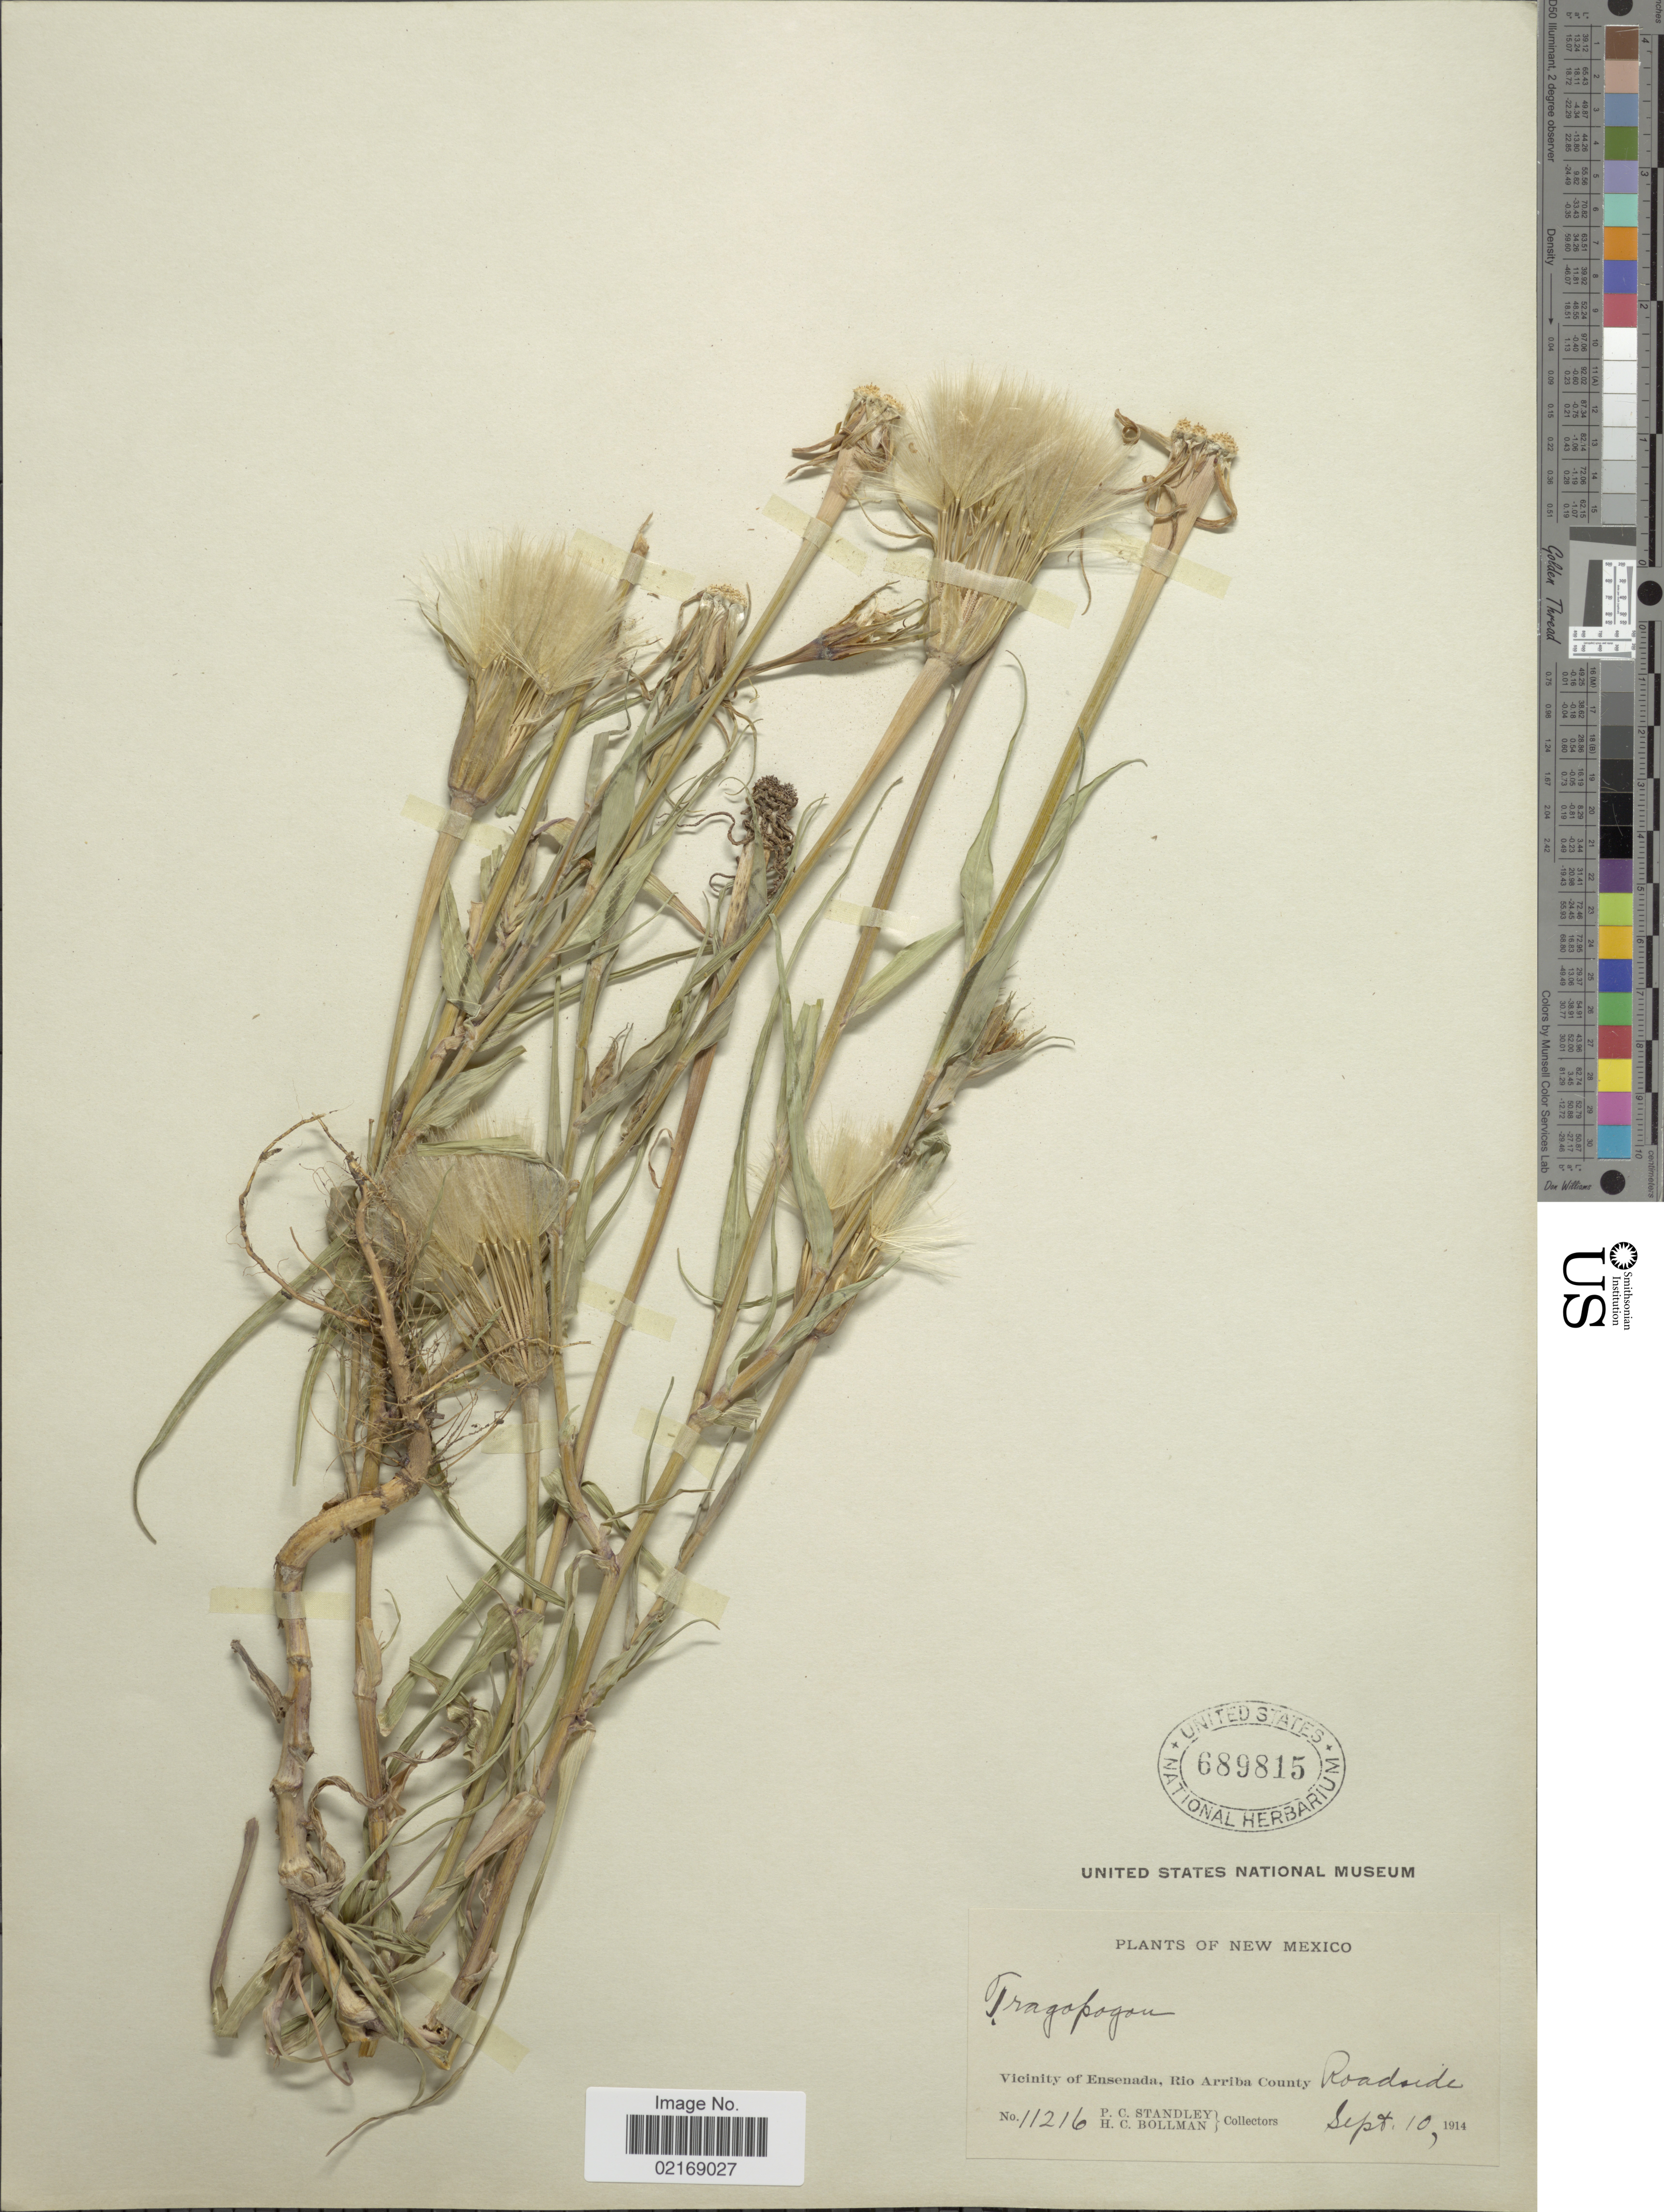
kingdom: Plantae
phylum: Tracheophyta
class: Magnoliopsida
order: Asterales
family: Asteraceae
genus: Tragopogon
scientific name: Tragopogon sp.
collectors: P. C. Standley & H. C. Bollman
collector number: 11216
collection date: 1914-09-10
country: United States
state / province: New Mexico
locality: Vicinity of Ensenada, Rio Arriba County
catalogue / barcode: US 689815